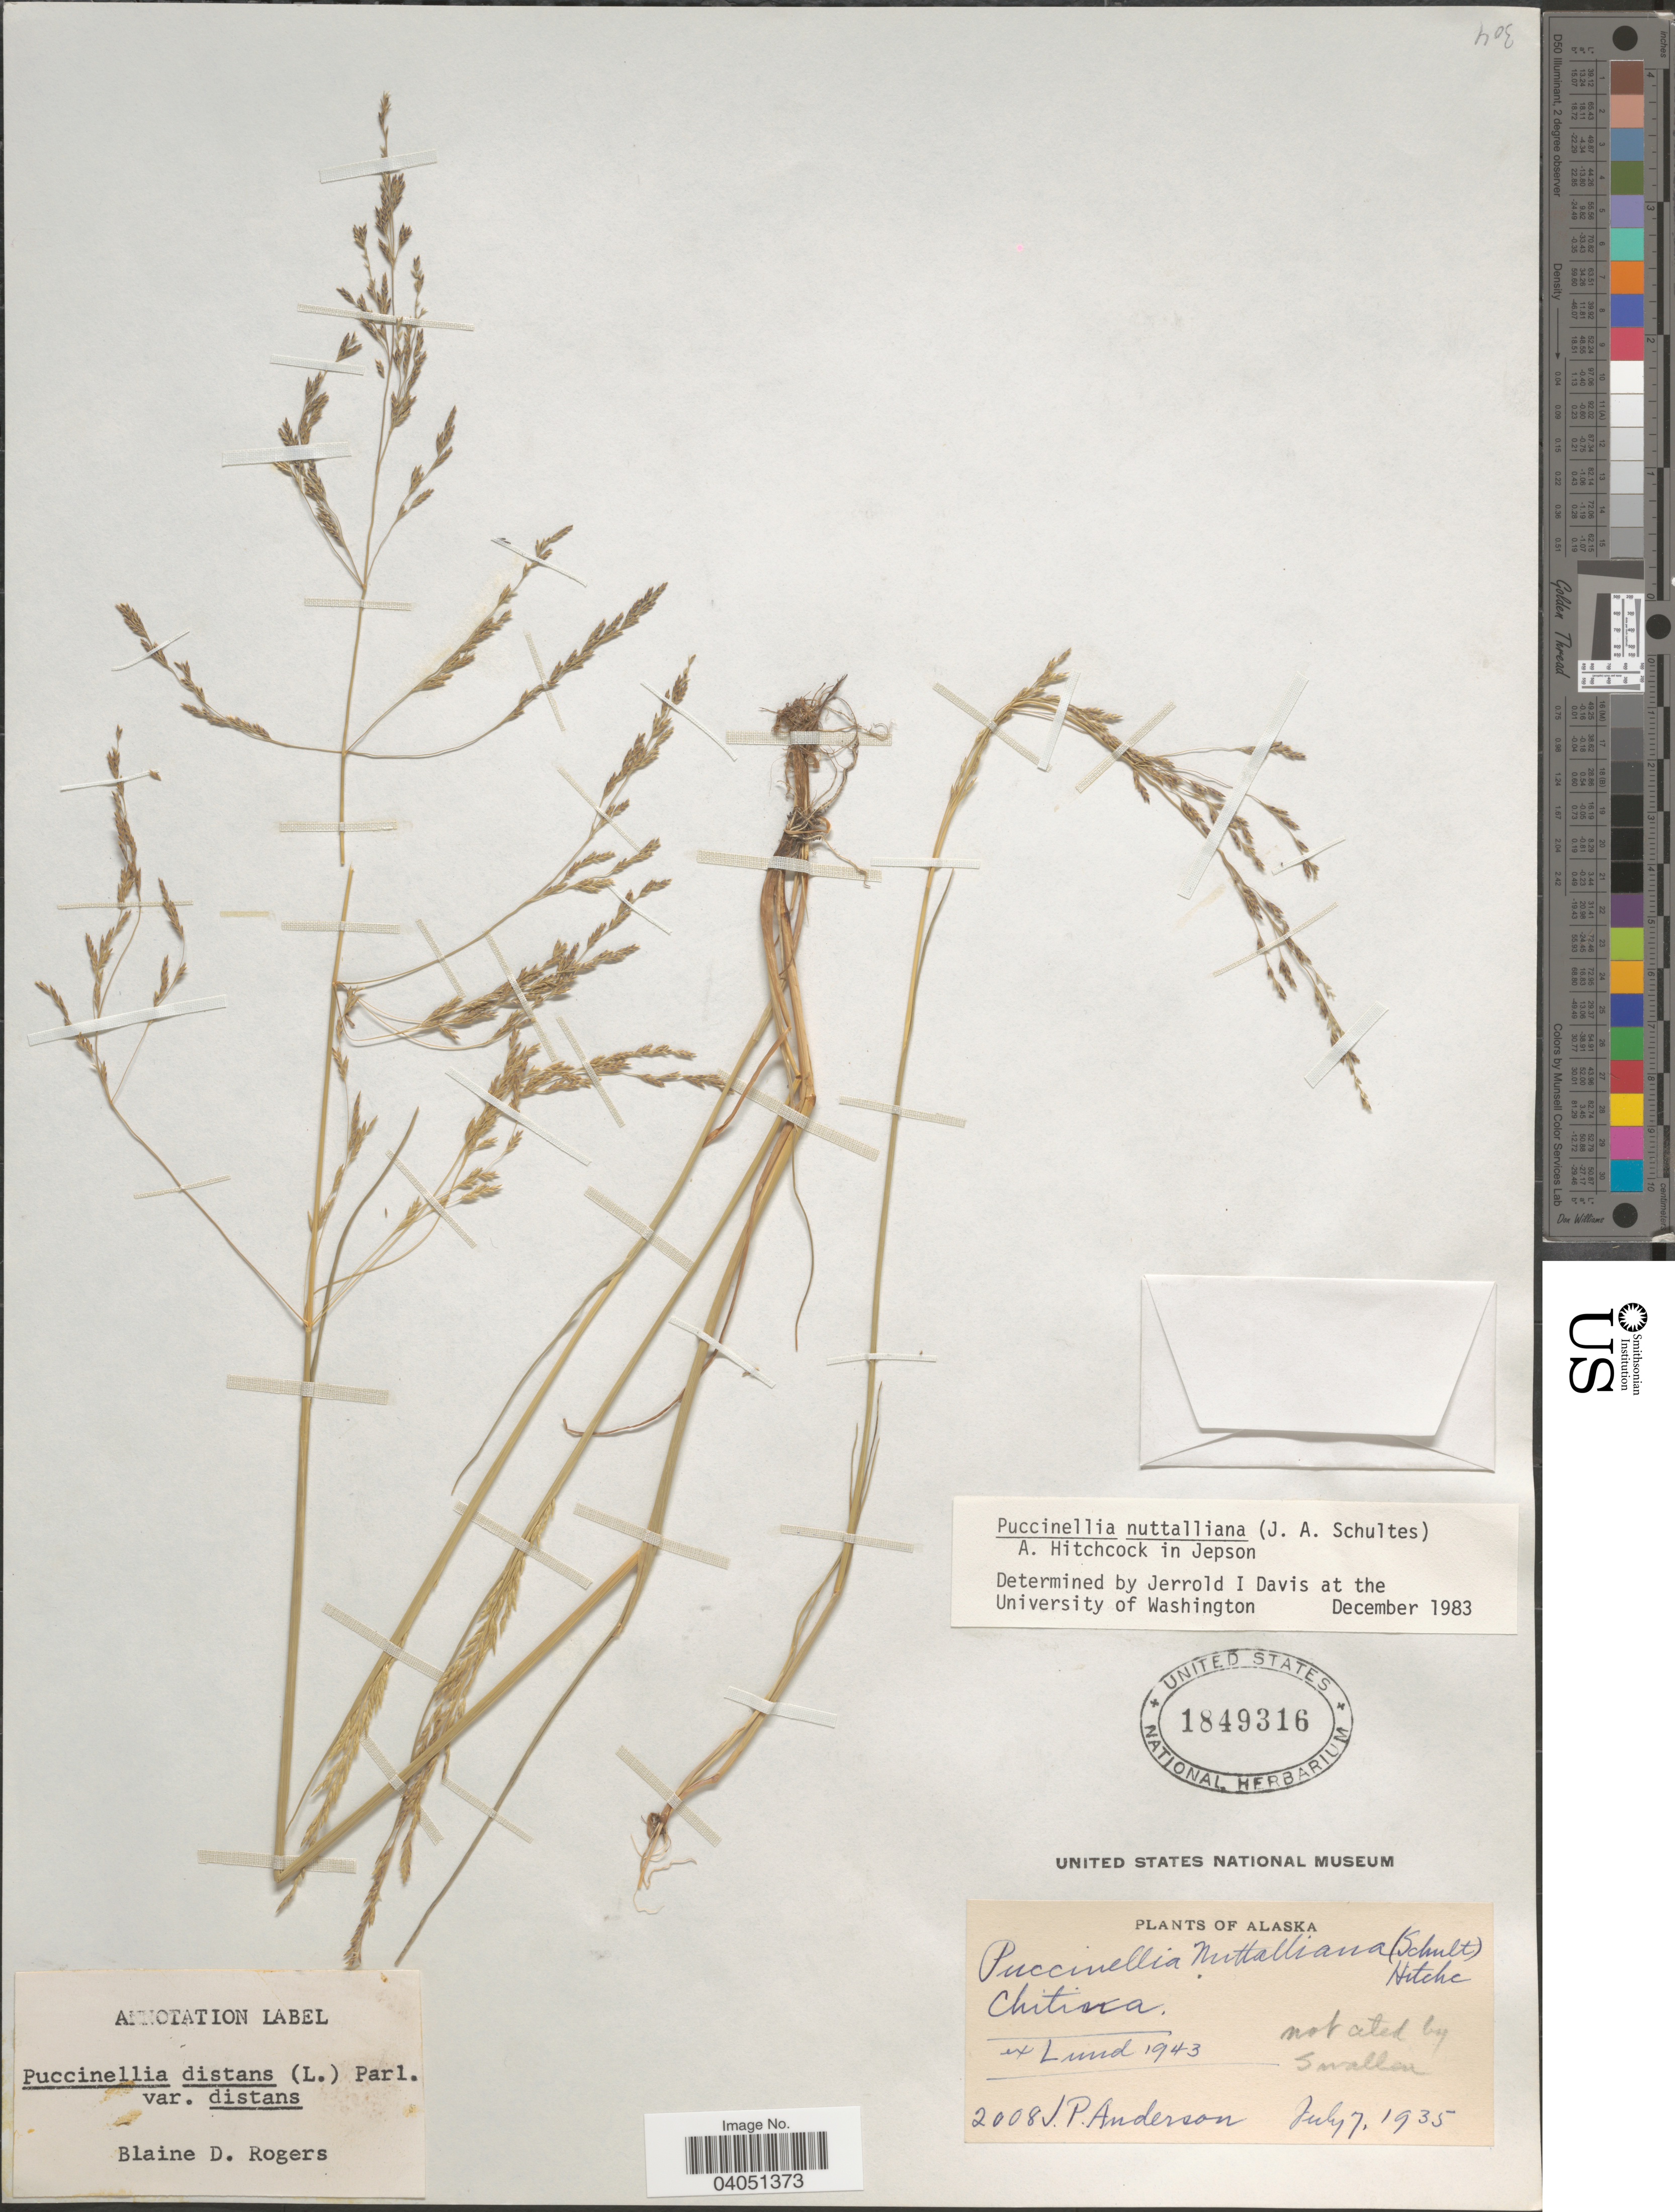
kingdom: Plantae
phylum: Tracheophyta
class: Liliopsida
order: Poales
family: Poaceae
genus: Puccinellia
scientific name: Puccinellia nuttalliana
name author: (Schult.) Hitchc.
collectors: J. P. Anderson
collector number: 2008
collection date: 1935-07-07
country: United States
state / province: Alaska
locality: Chitina.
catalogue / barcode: US 1849316